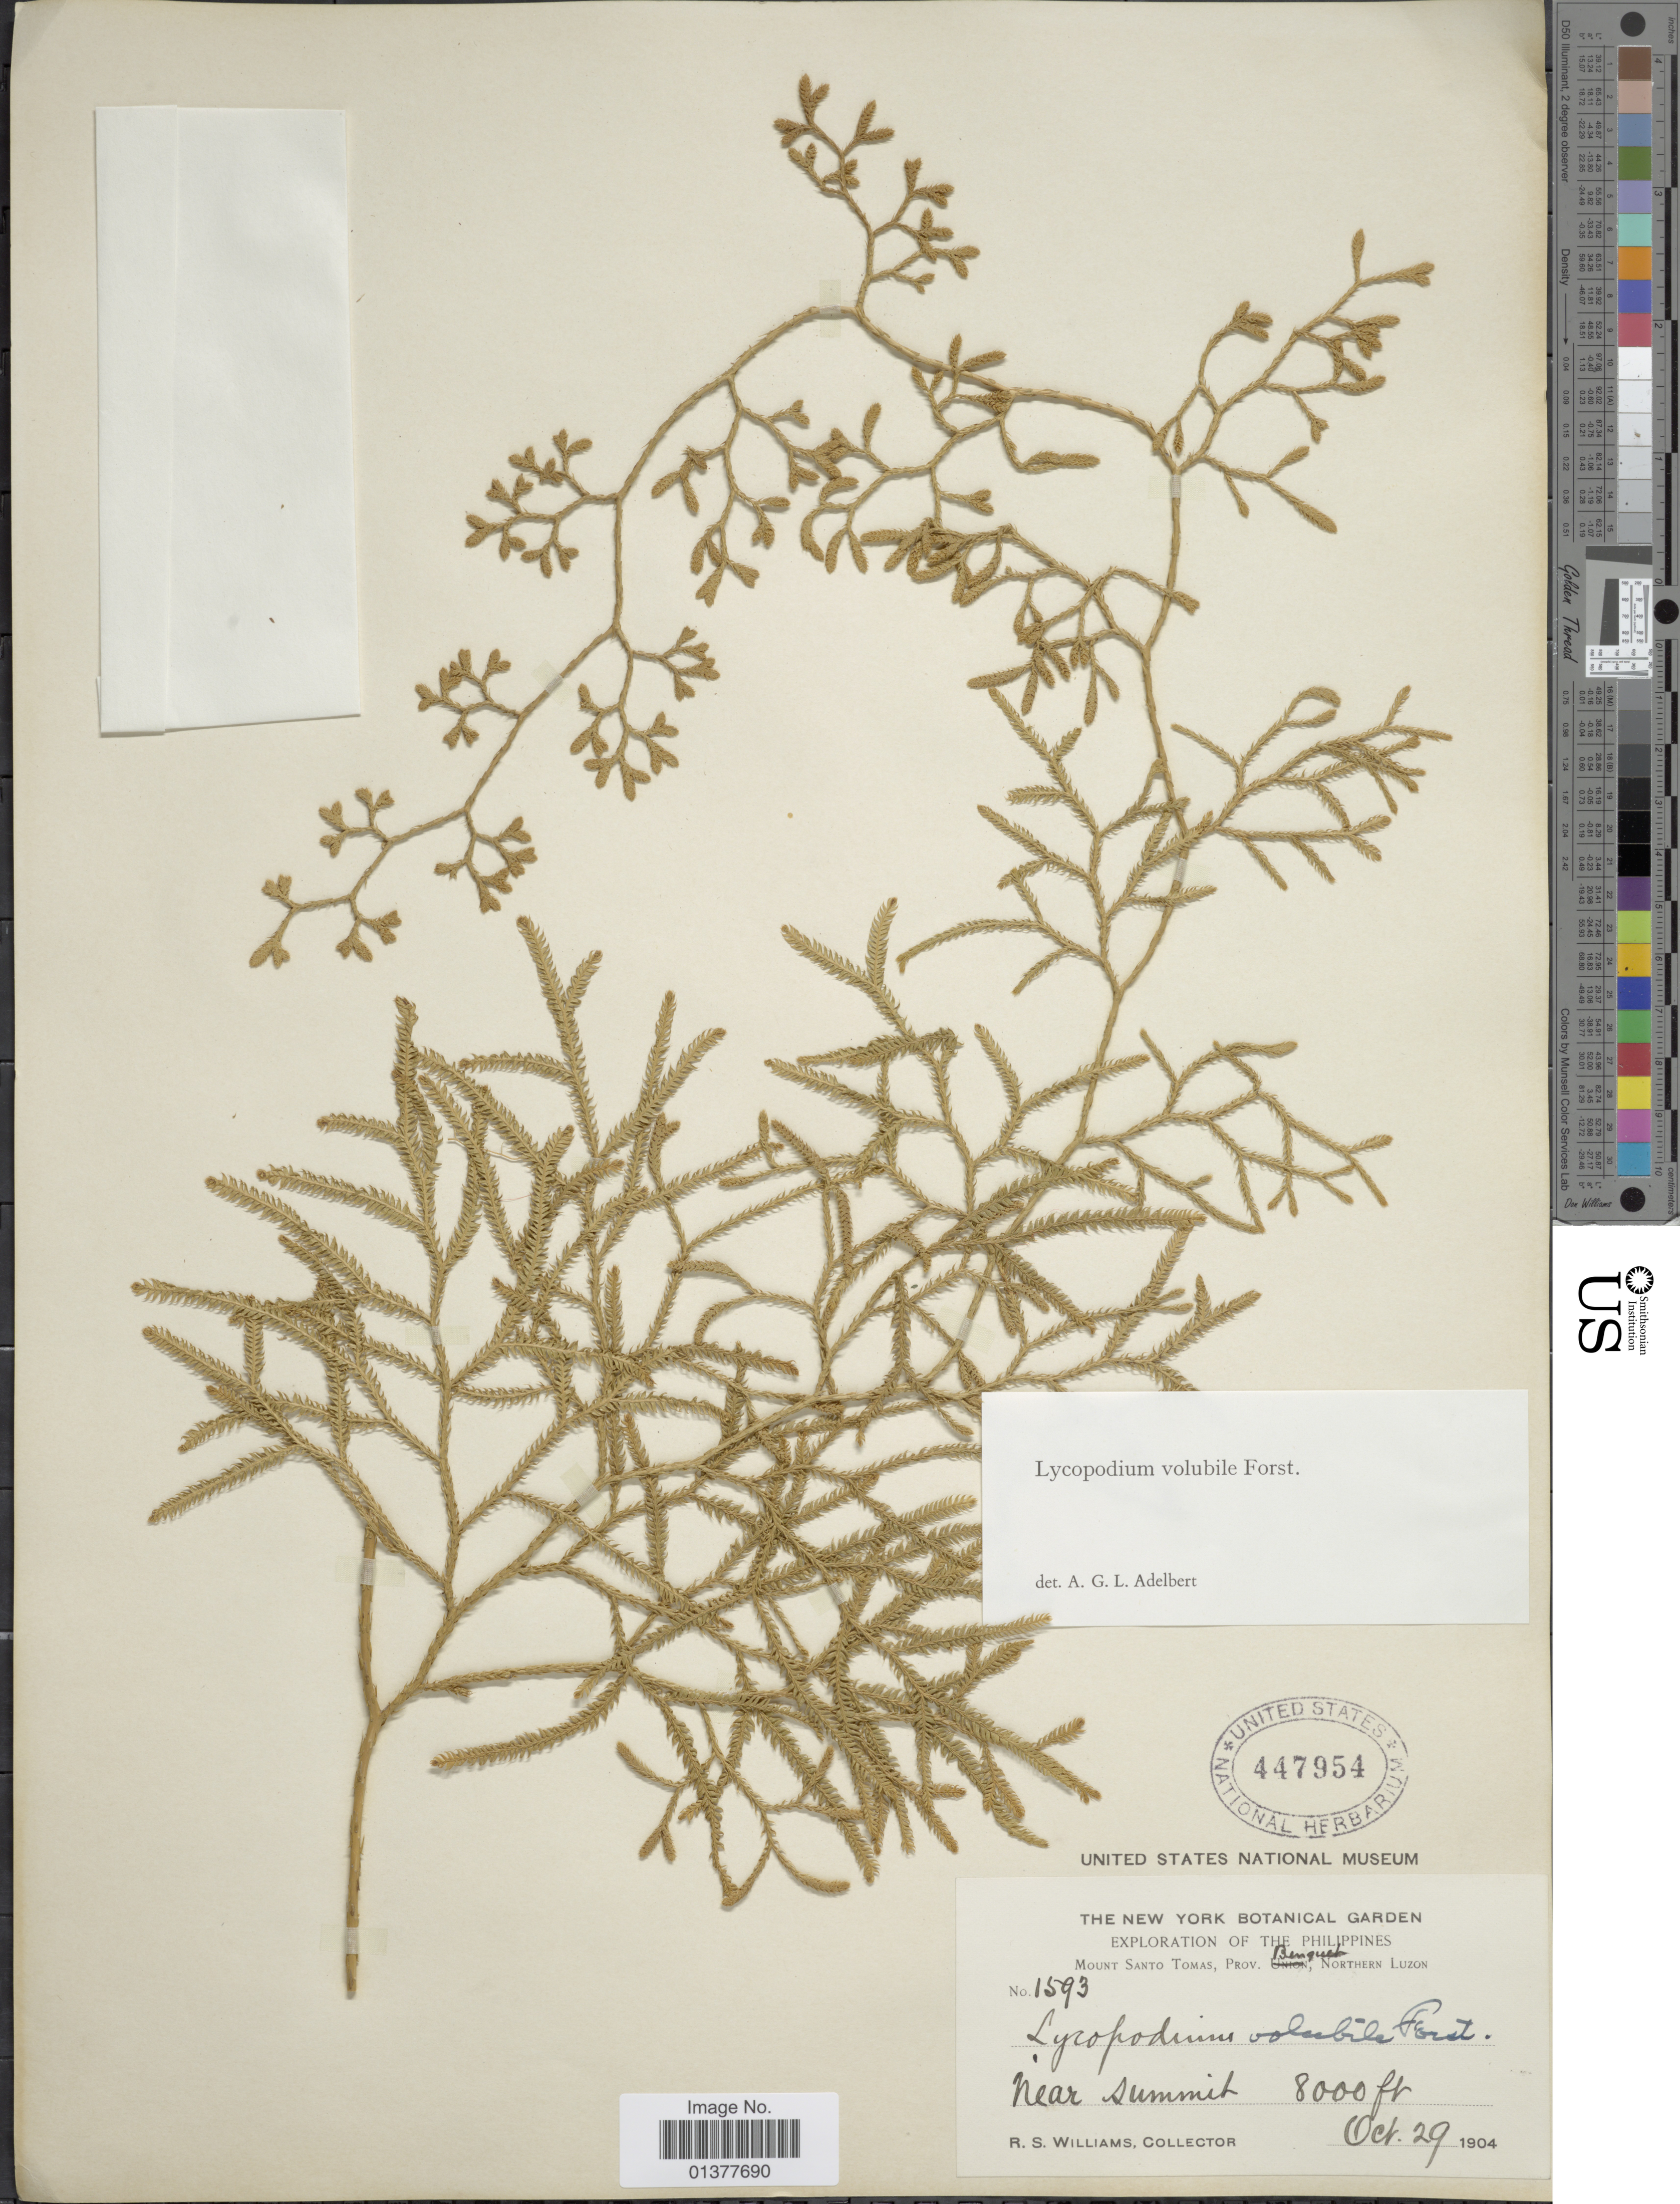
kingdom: Plantae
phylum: Tracheophyta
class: Lycopodiopsida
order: Lycopodiales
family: Lycopodiaceae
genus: Pseudodiphasium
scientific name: Pseudodiphasium volubile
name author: (G. Forst.) Holub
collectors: R. S. Williams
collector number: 1593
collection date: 1904-10-29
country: Philippines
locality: Near Summit, Mount Santo Tomas, prov. Benguet, Northern Luzon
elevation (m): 2438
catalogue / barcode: US 447954